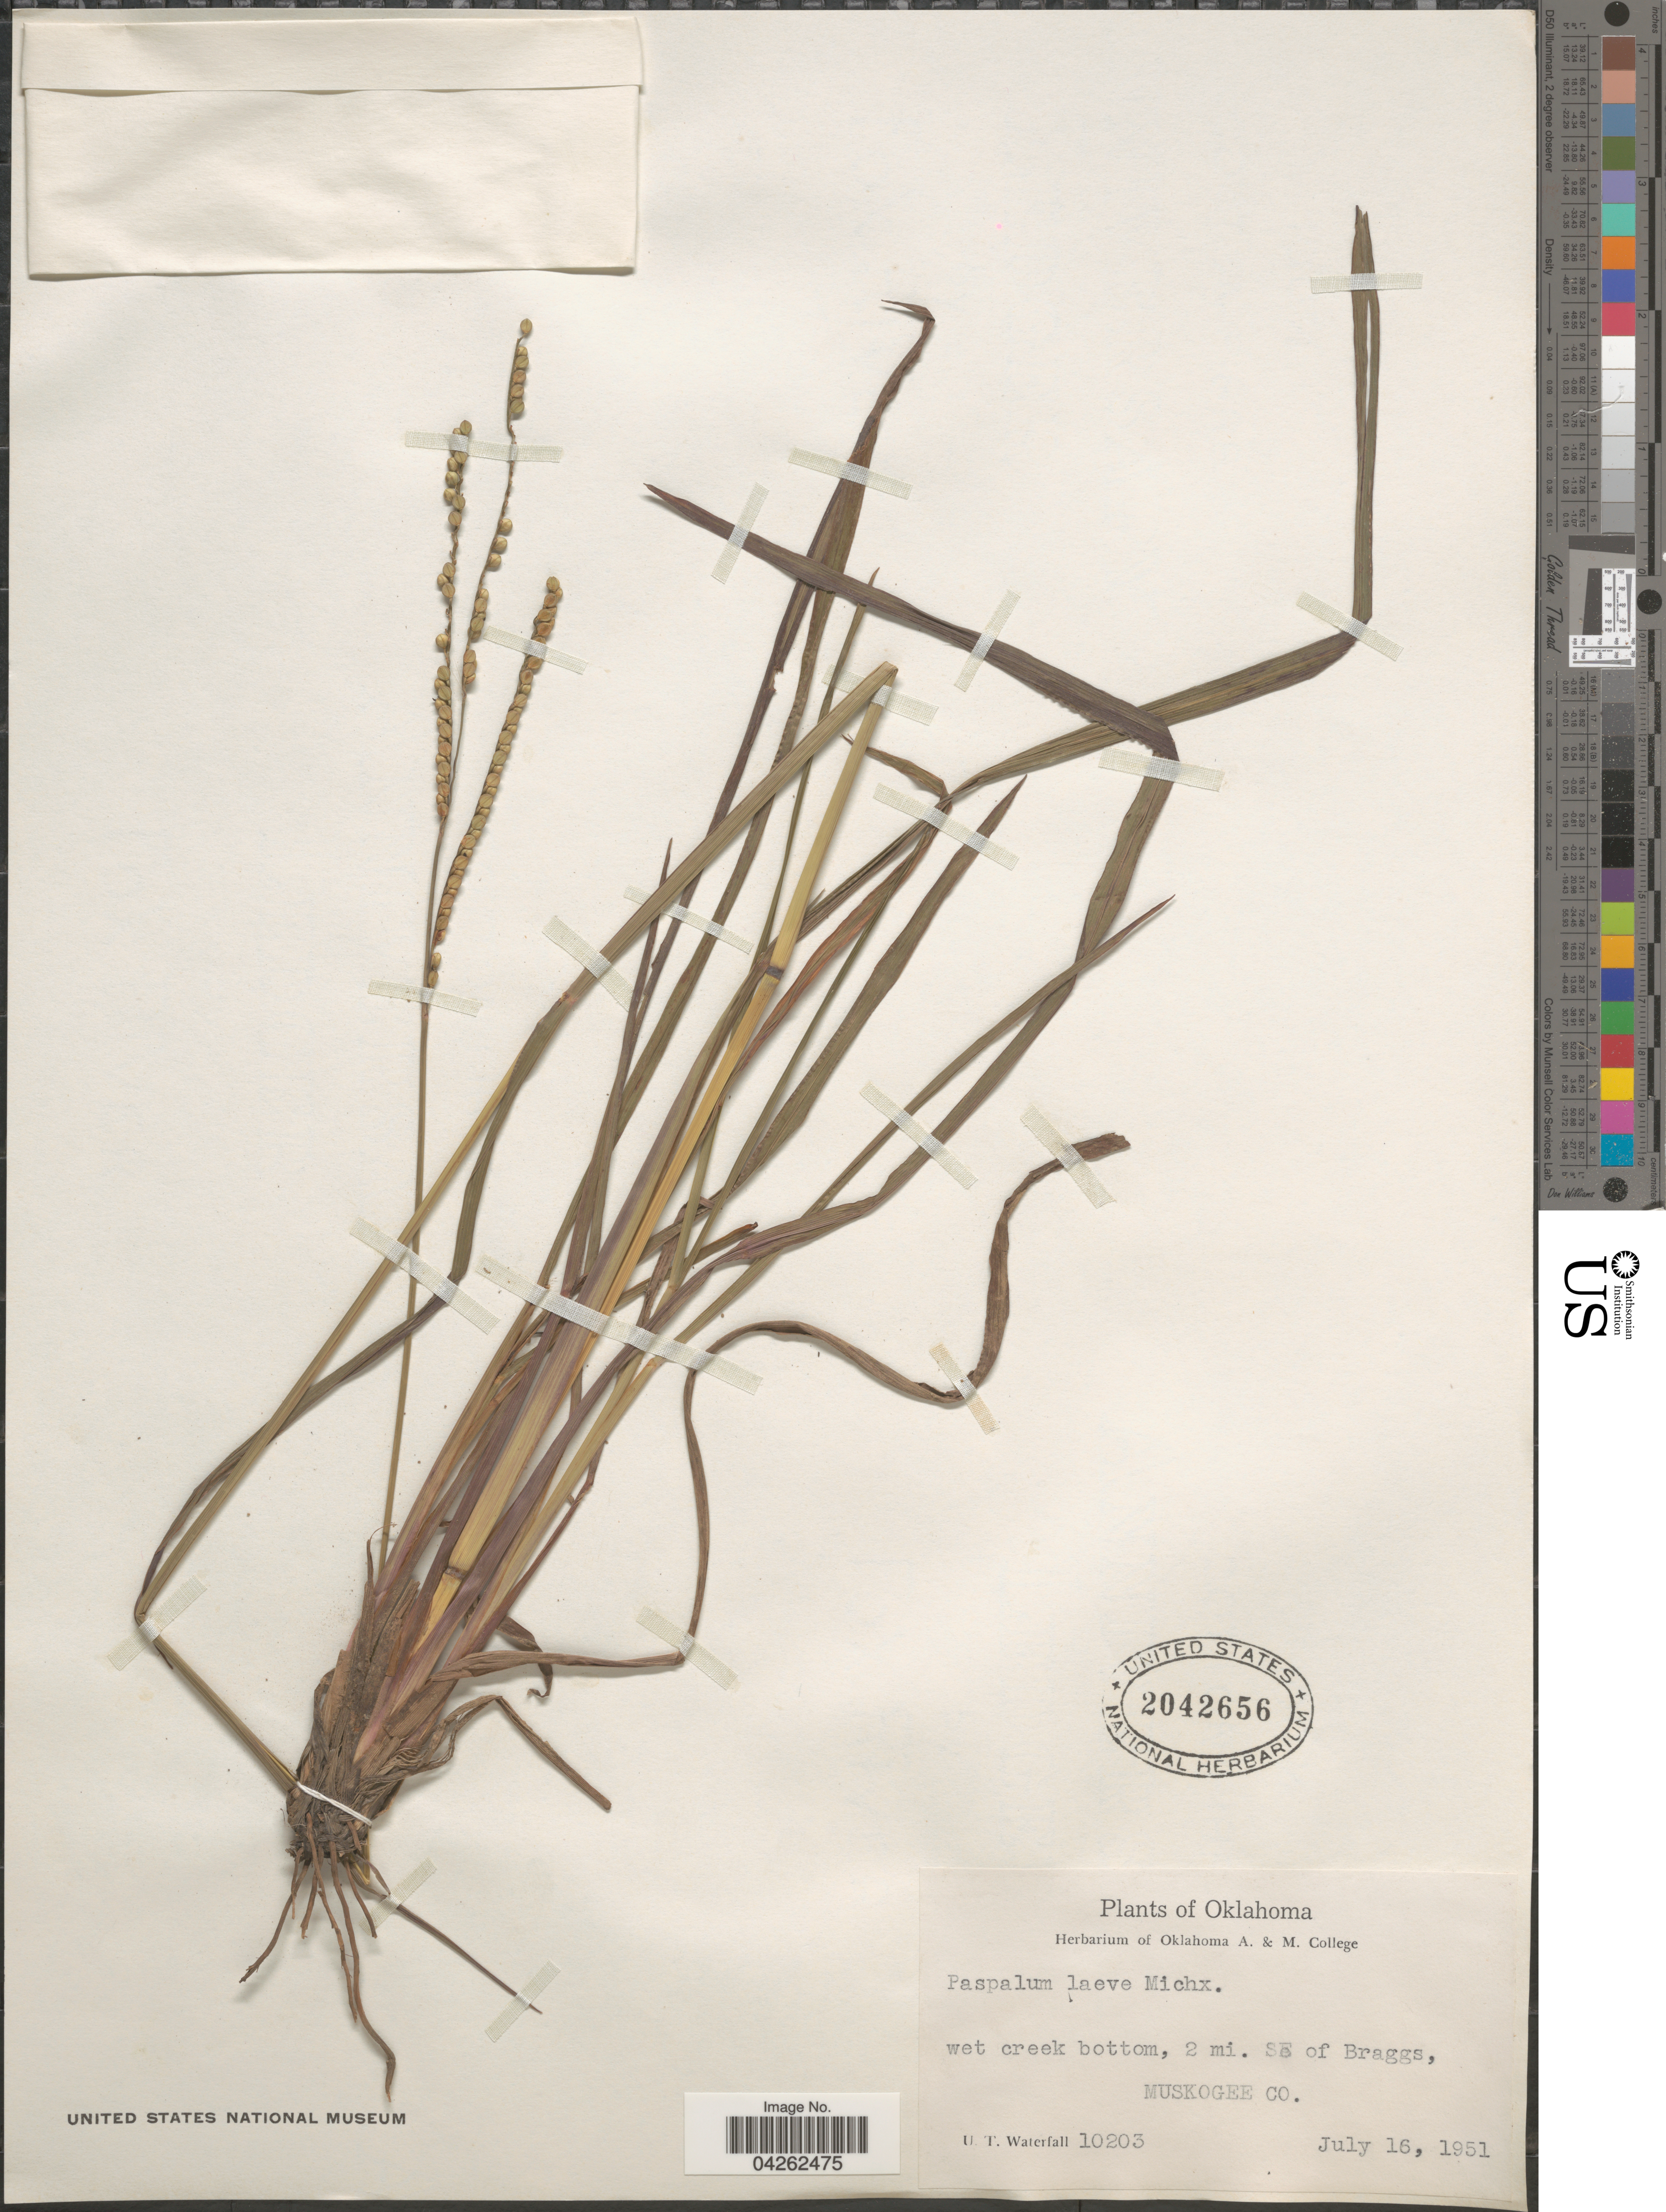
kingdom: Plantae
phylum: Tracheophyta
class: Liliopsida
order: Poales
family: Poaceae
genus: Paspalum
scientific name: Paspalum laeve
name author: Michx.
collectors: U. T. Waterfall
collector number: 10203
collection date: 1951-07-16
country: United States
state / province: Oklahoma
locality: Wet creek bottom, 2 mi. SE of Braggs, Muskogee Co.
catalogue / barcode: US 2042656